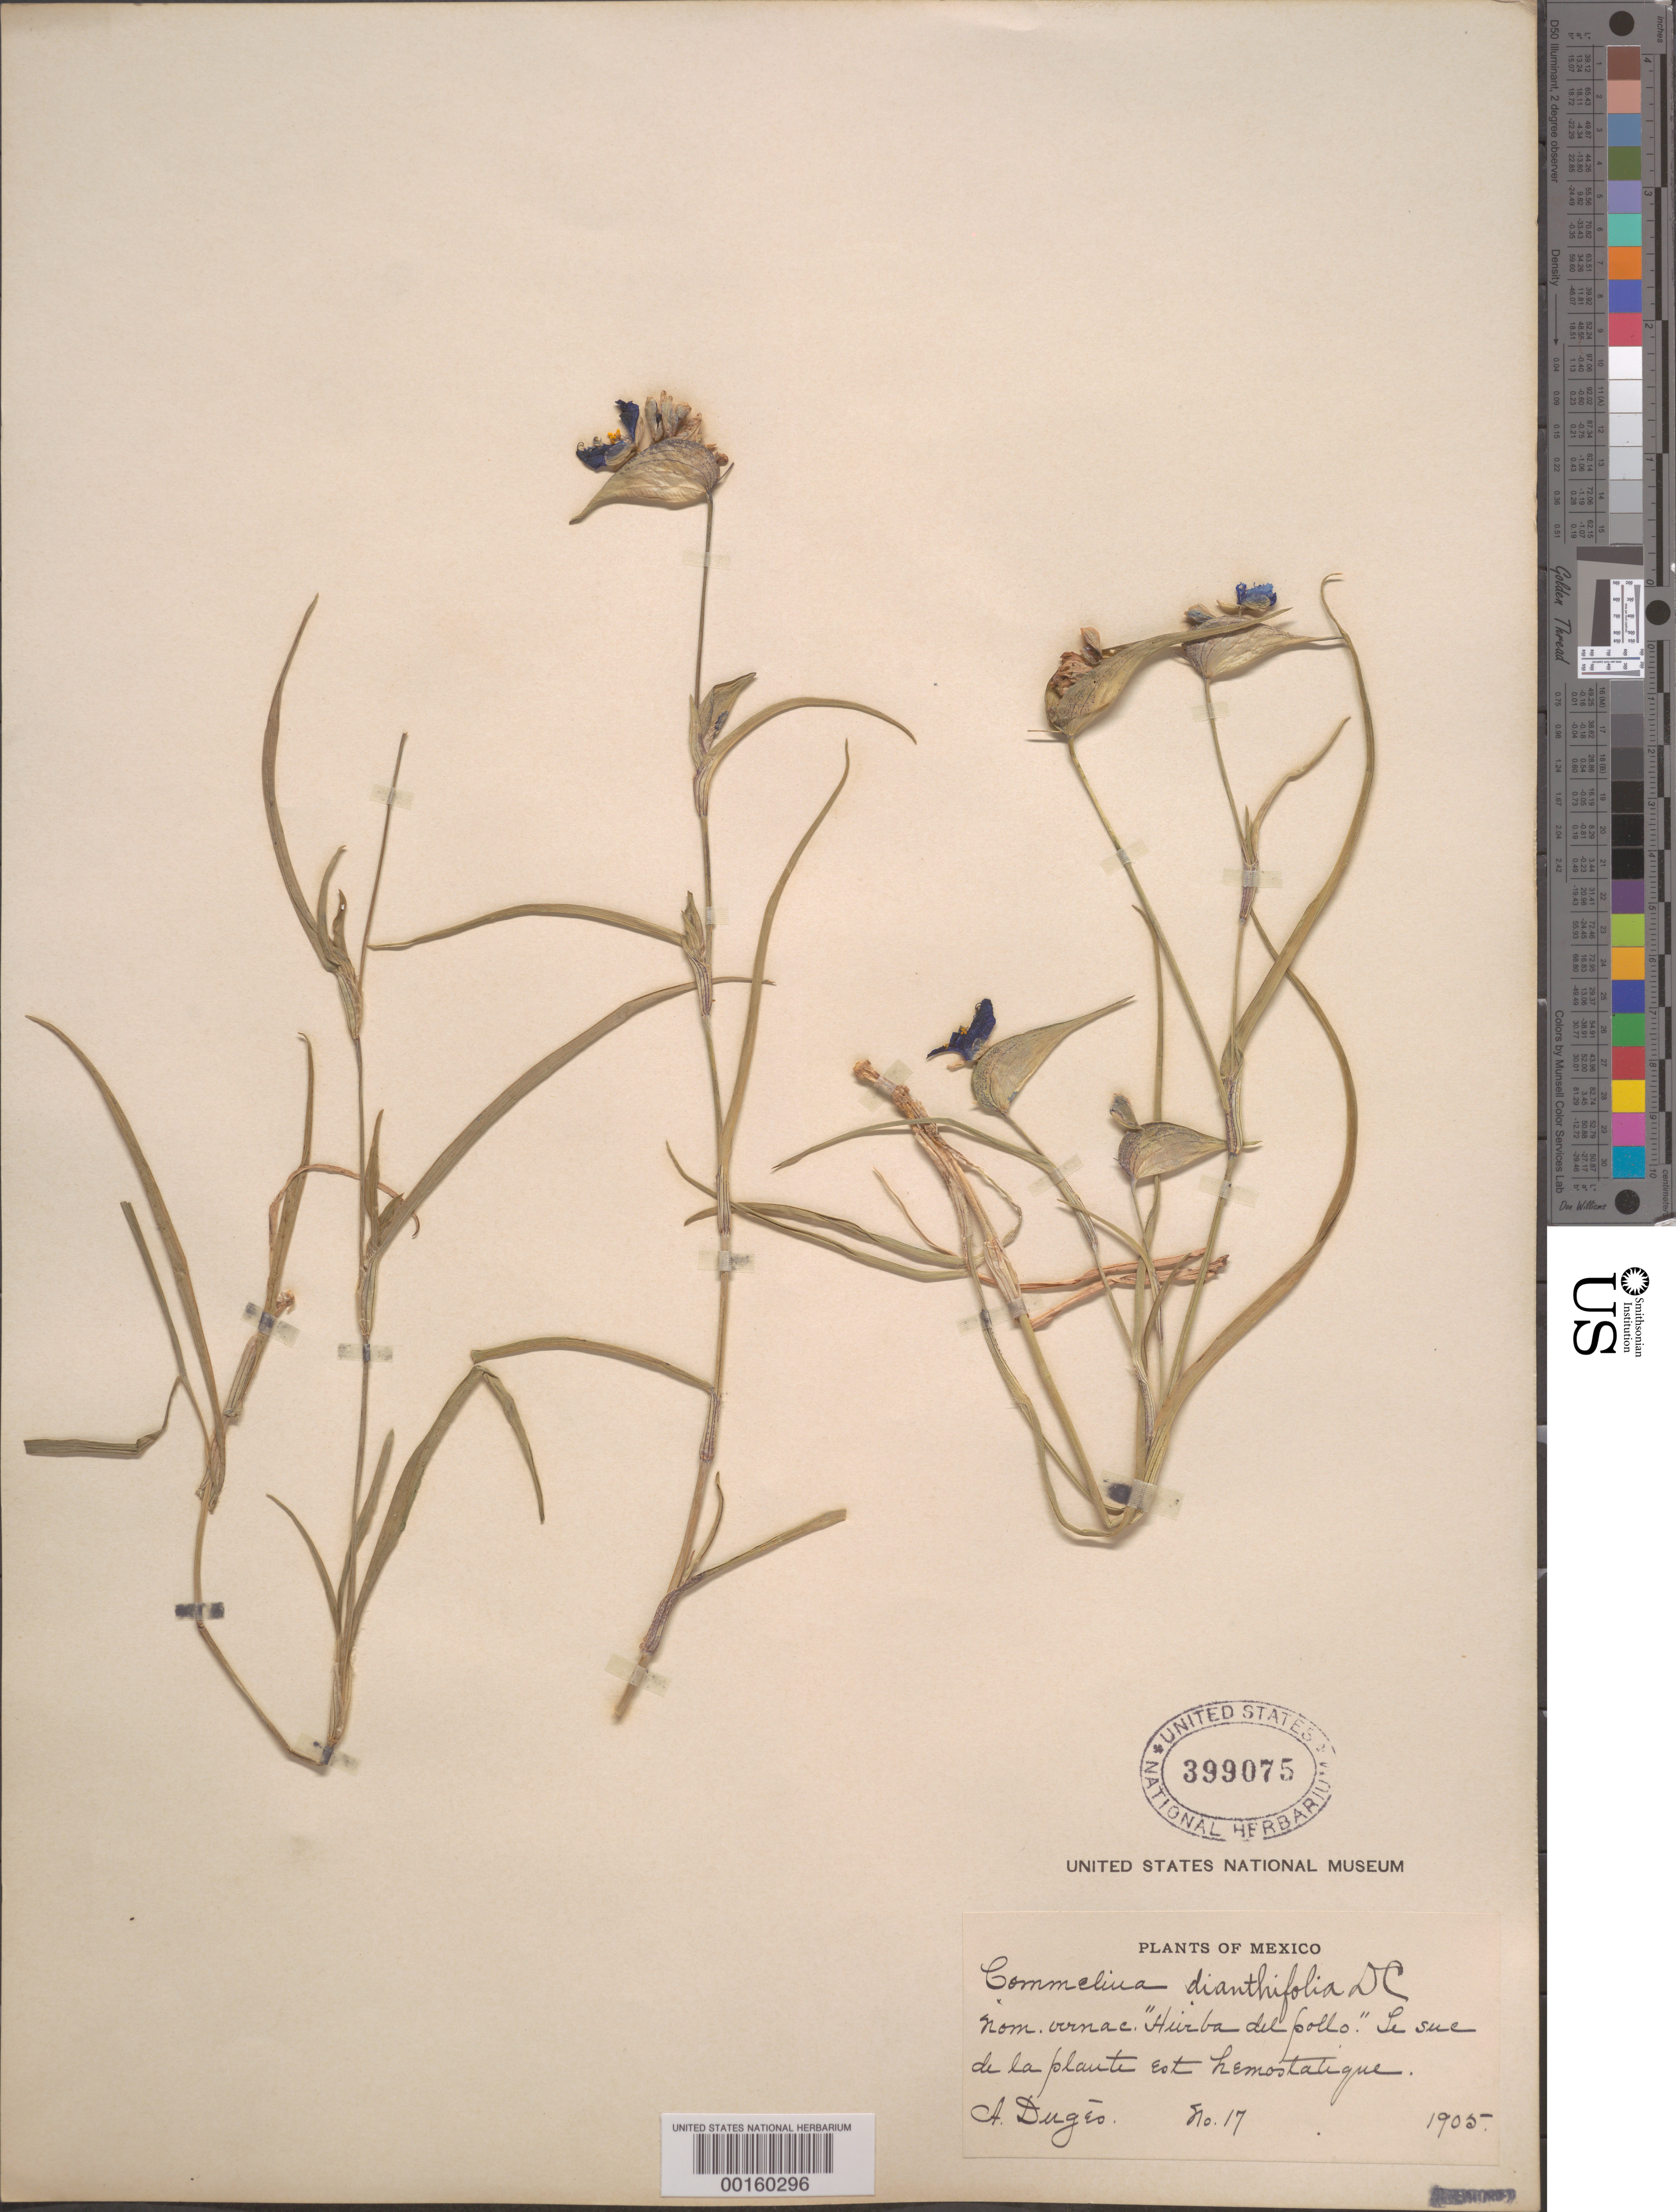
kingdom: Plantae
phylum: Tracheophyta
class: Liliopsida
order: Commelinales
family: Commelinaceae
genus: Commelina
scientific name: Commelina dianthifolia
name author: Redouté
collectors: A. Duges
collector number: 17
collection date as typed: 1905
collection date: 1905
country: Mexico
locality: E of Monserrat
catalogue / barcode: US 399075